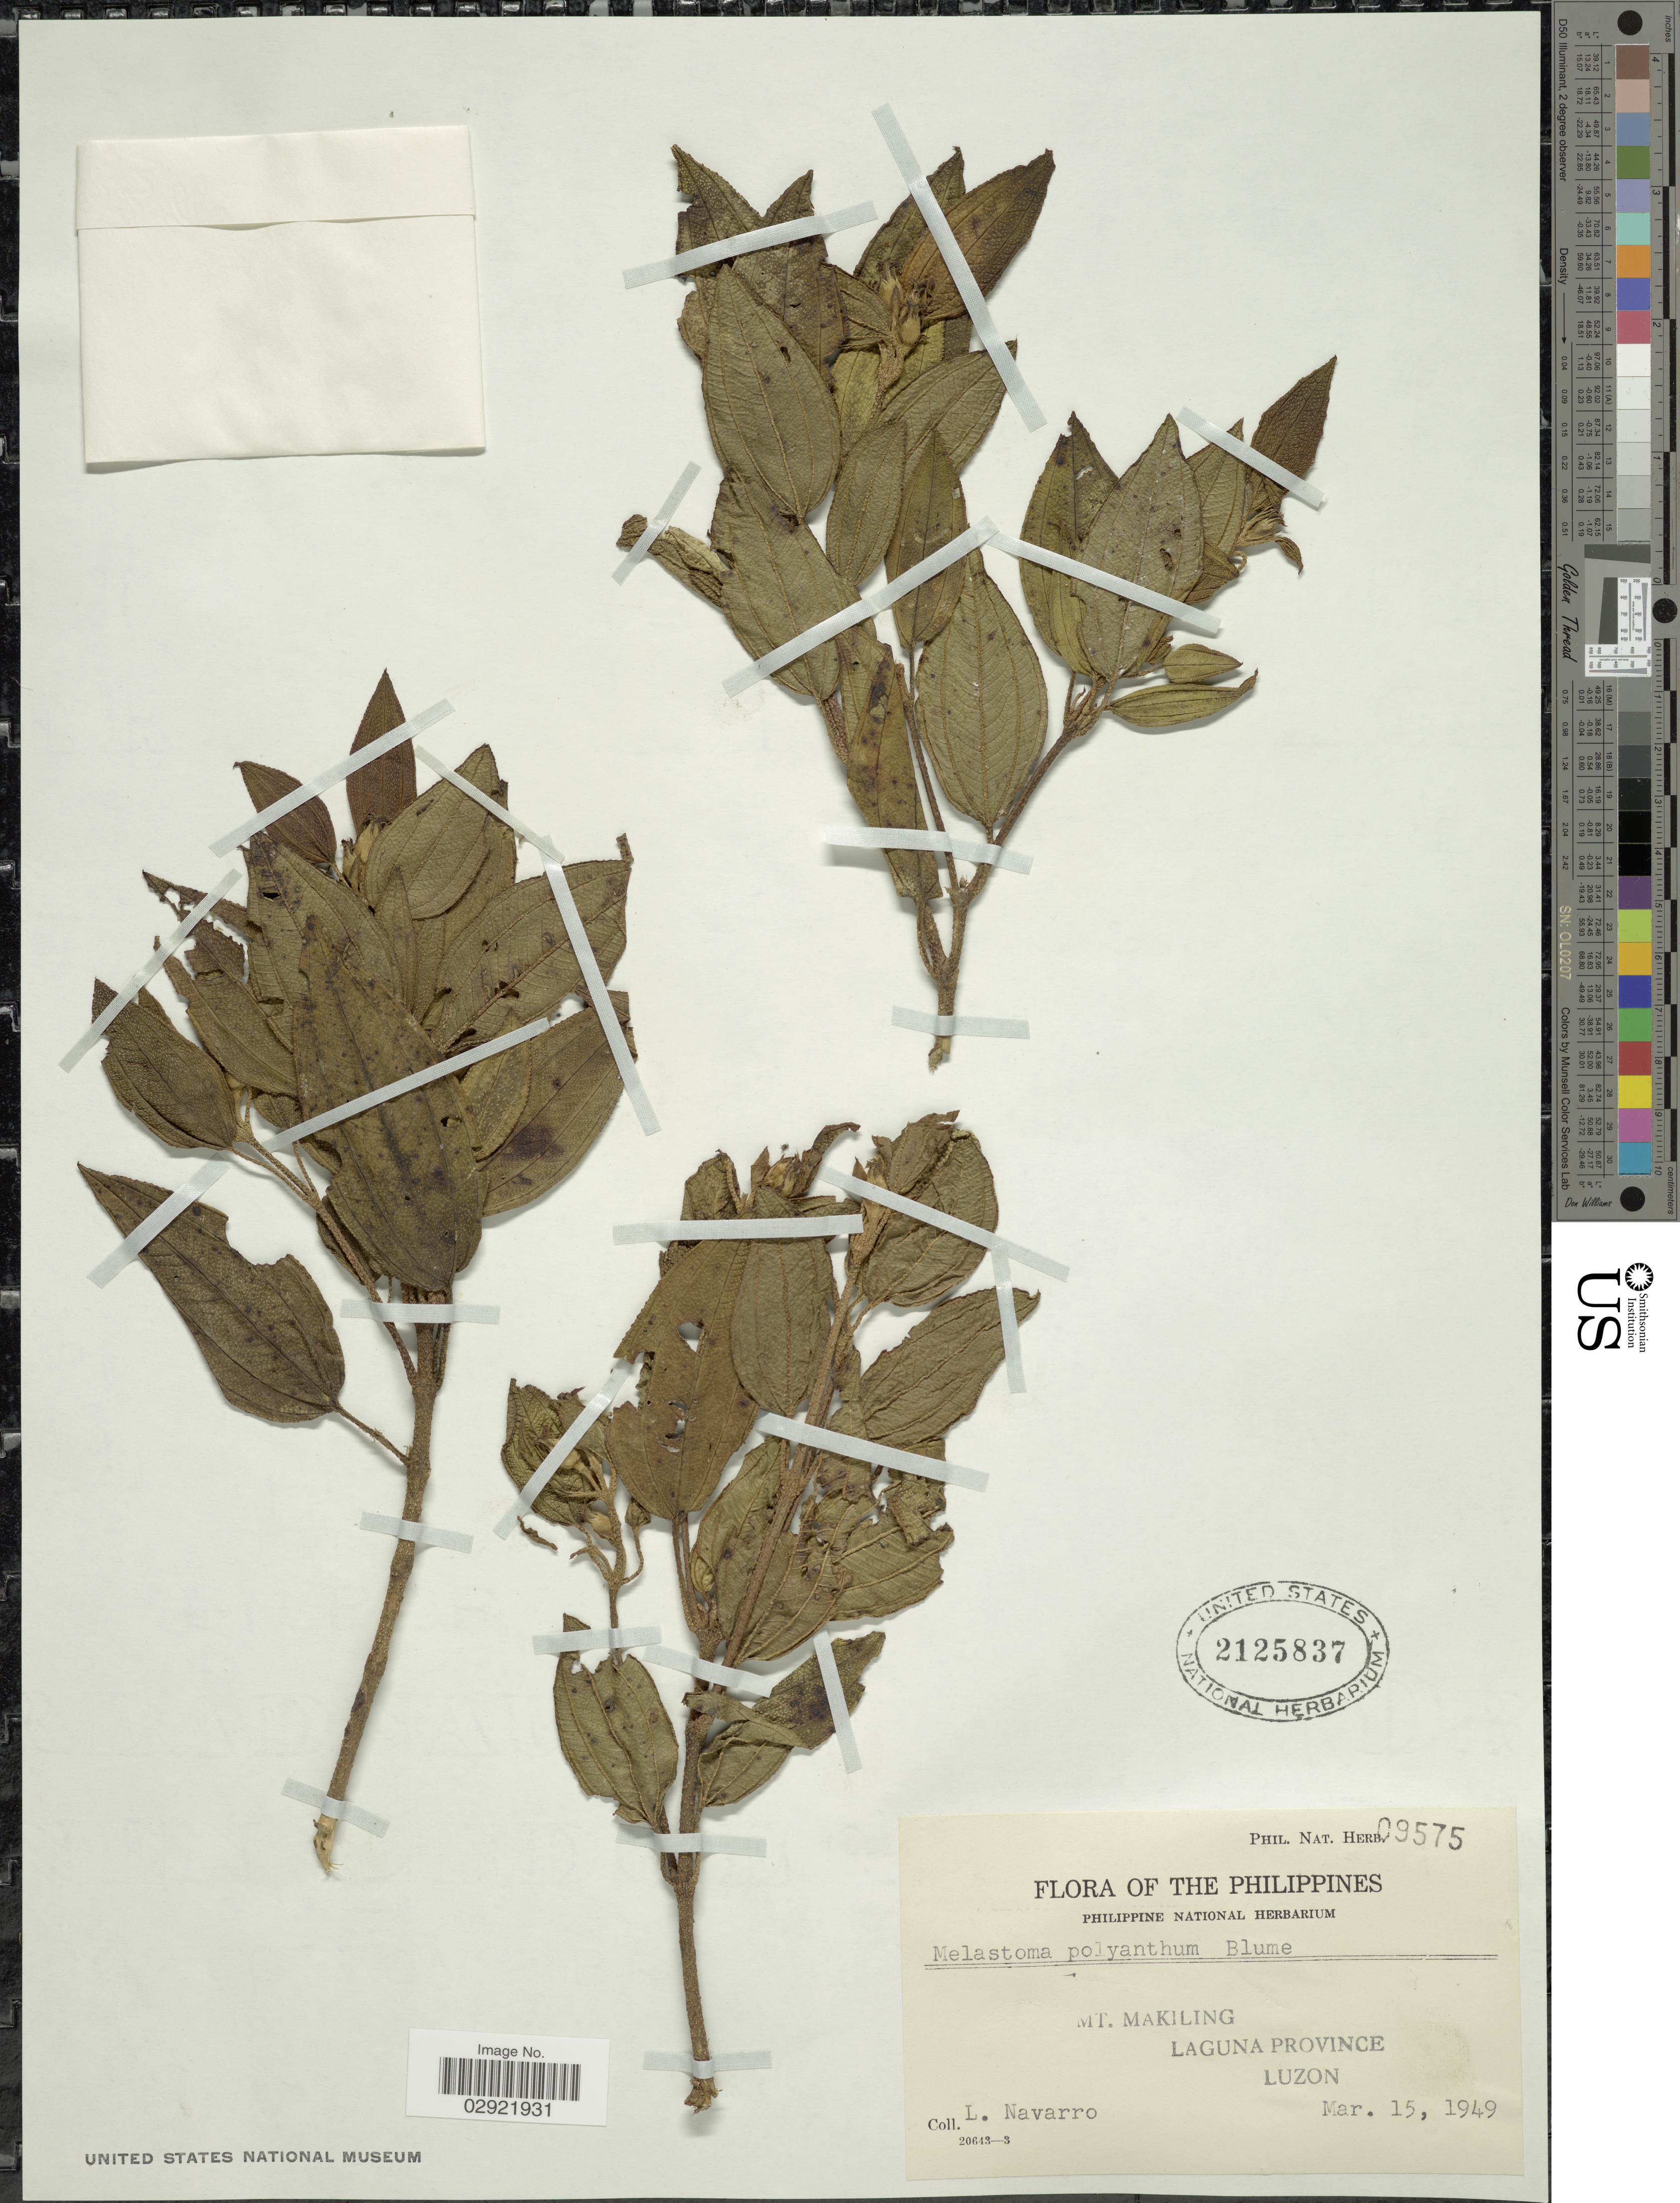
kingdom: Plantae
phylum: Tracheophyta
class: Magnoliopsida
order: Myrtales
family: Melastomataceae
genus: Melastoma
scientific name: Melastoma malabathricum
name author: L.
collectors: L. Navarro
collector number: Phil. Nat. Herb. 09575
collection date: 1949-03-15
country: Philippines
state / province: Calabarzon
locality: Mt. Makiling, Laguna Province, Luzon.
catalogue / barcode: US 2125837